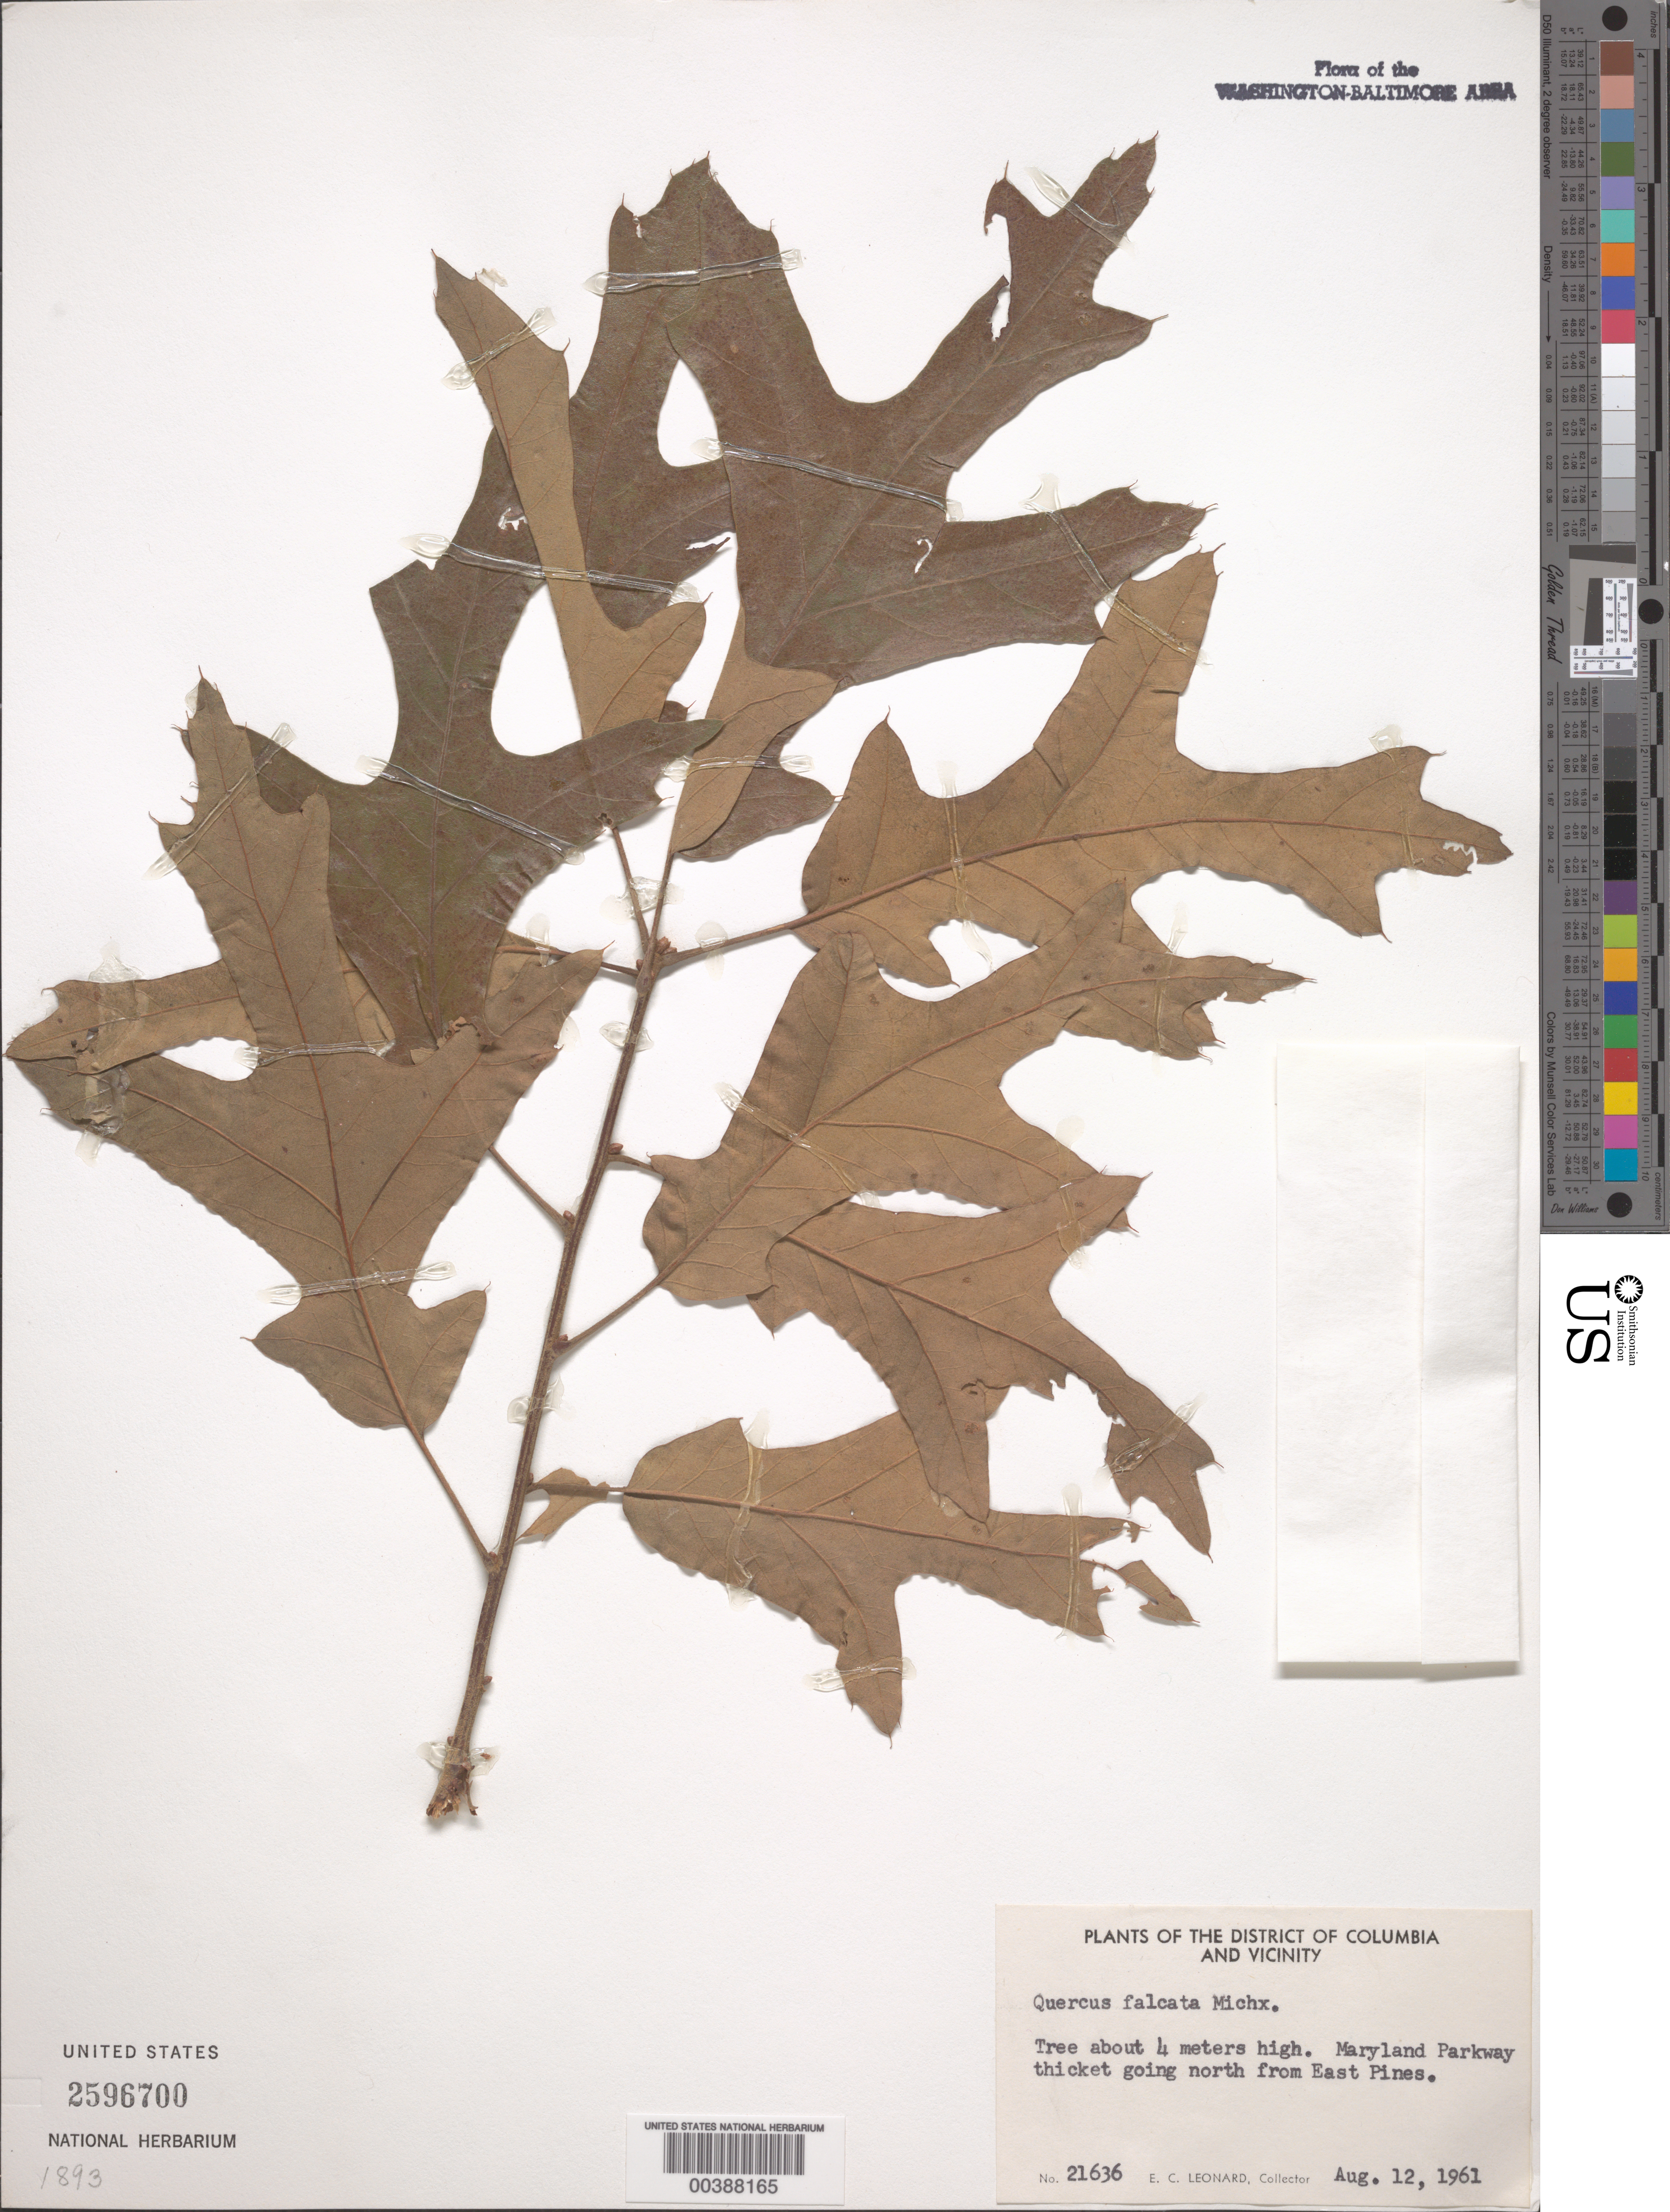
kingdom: Plantae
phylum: Tracheophyta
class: Magnoliopsida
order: Fagales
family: Fagaceae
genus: Quercus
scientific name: Quercus falcata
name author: Michx.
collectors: E. C. Leonard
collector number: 21636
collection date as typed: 12 Aug 1961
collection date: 1961-08-12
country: United States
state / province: Maryland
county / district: Prince George's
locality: Maryland Parkway, north of East Pines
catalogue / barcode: US 2596700